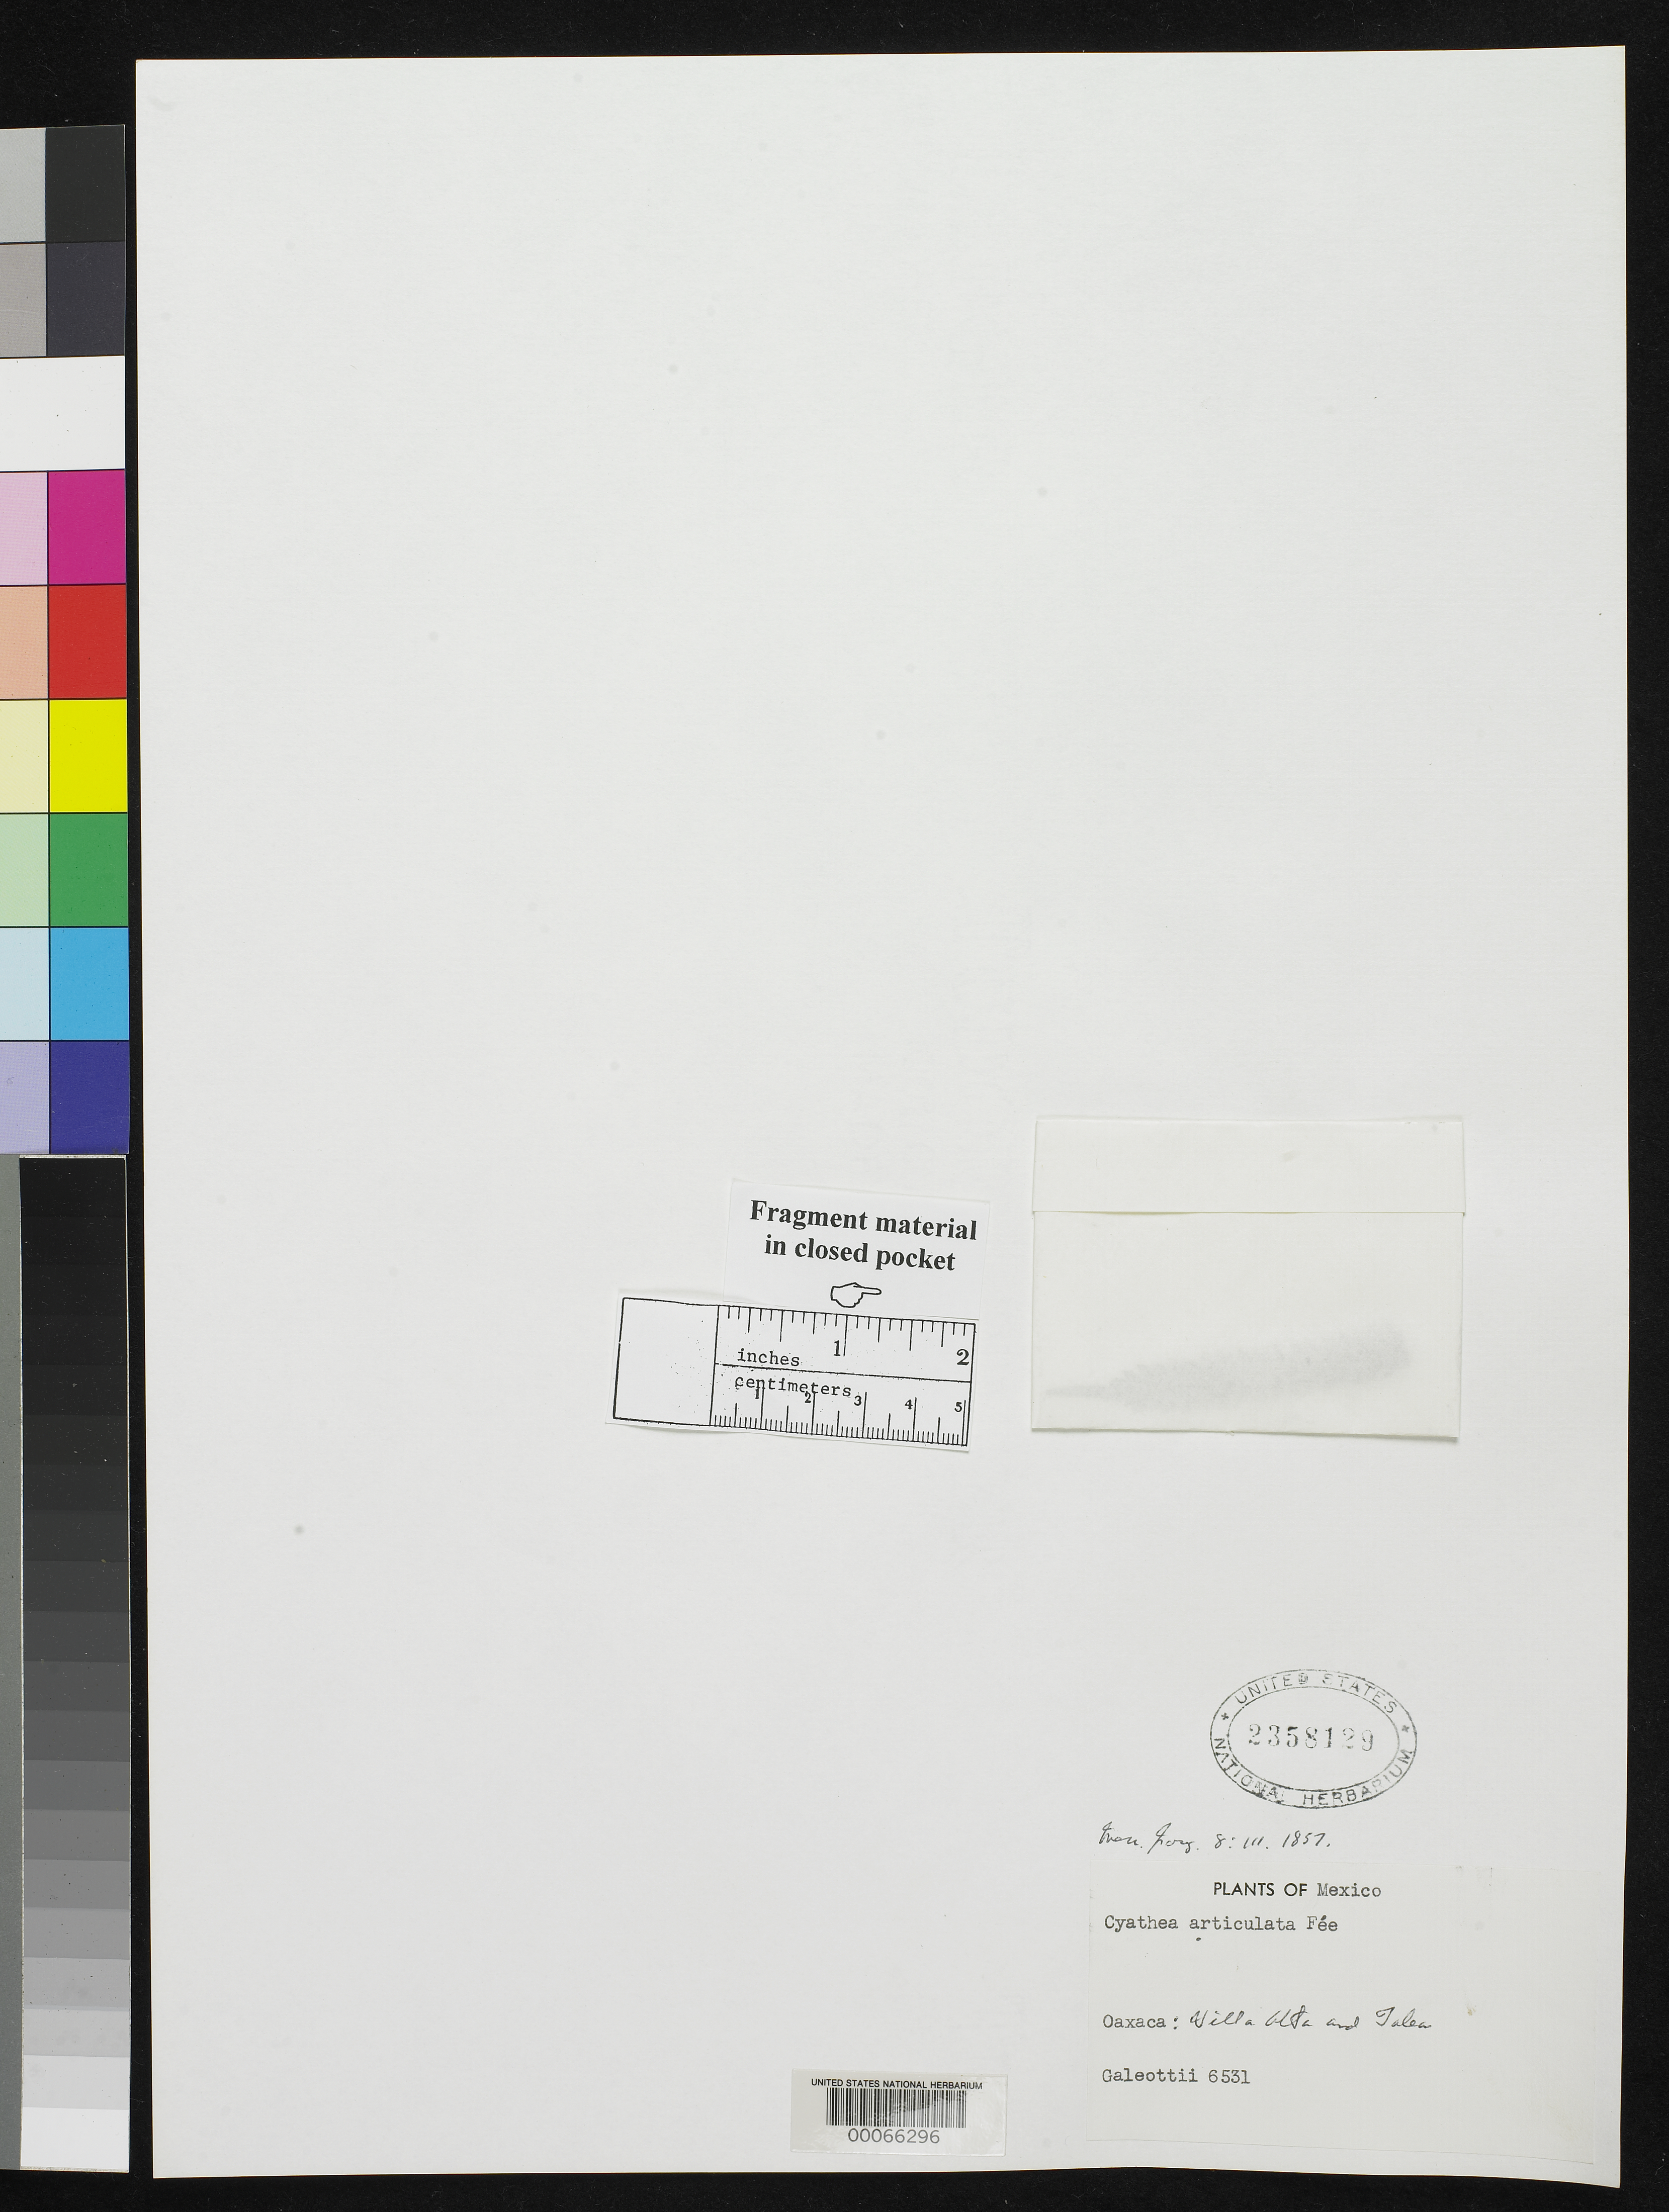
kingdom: Plantae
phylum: Tracheophyta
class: Polypodiopsida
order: Cyatheales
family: Cyatheaceae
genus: Cyathea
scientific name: Cyathea articulata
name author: Fée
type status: Type Fragment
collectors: H. G. Galeotti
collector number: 6531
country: Mexico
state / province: Oaxaca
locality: Villa alta and Talea.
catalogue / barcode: US 2358129